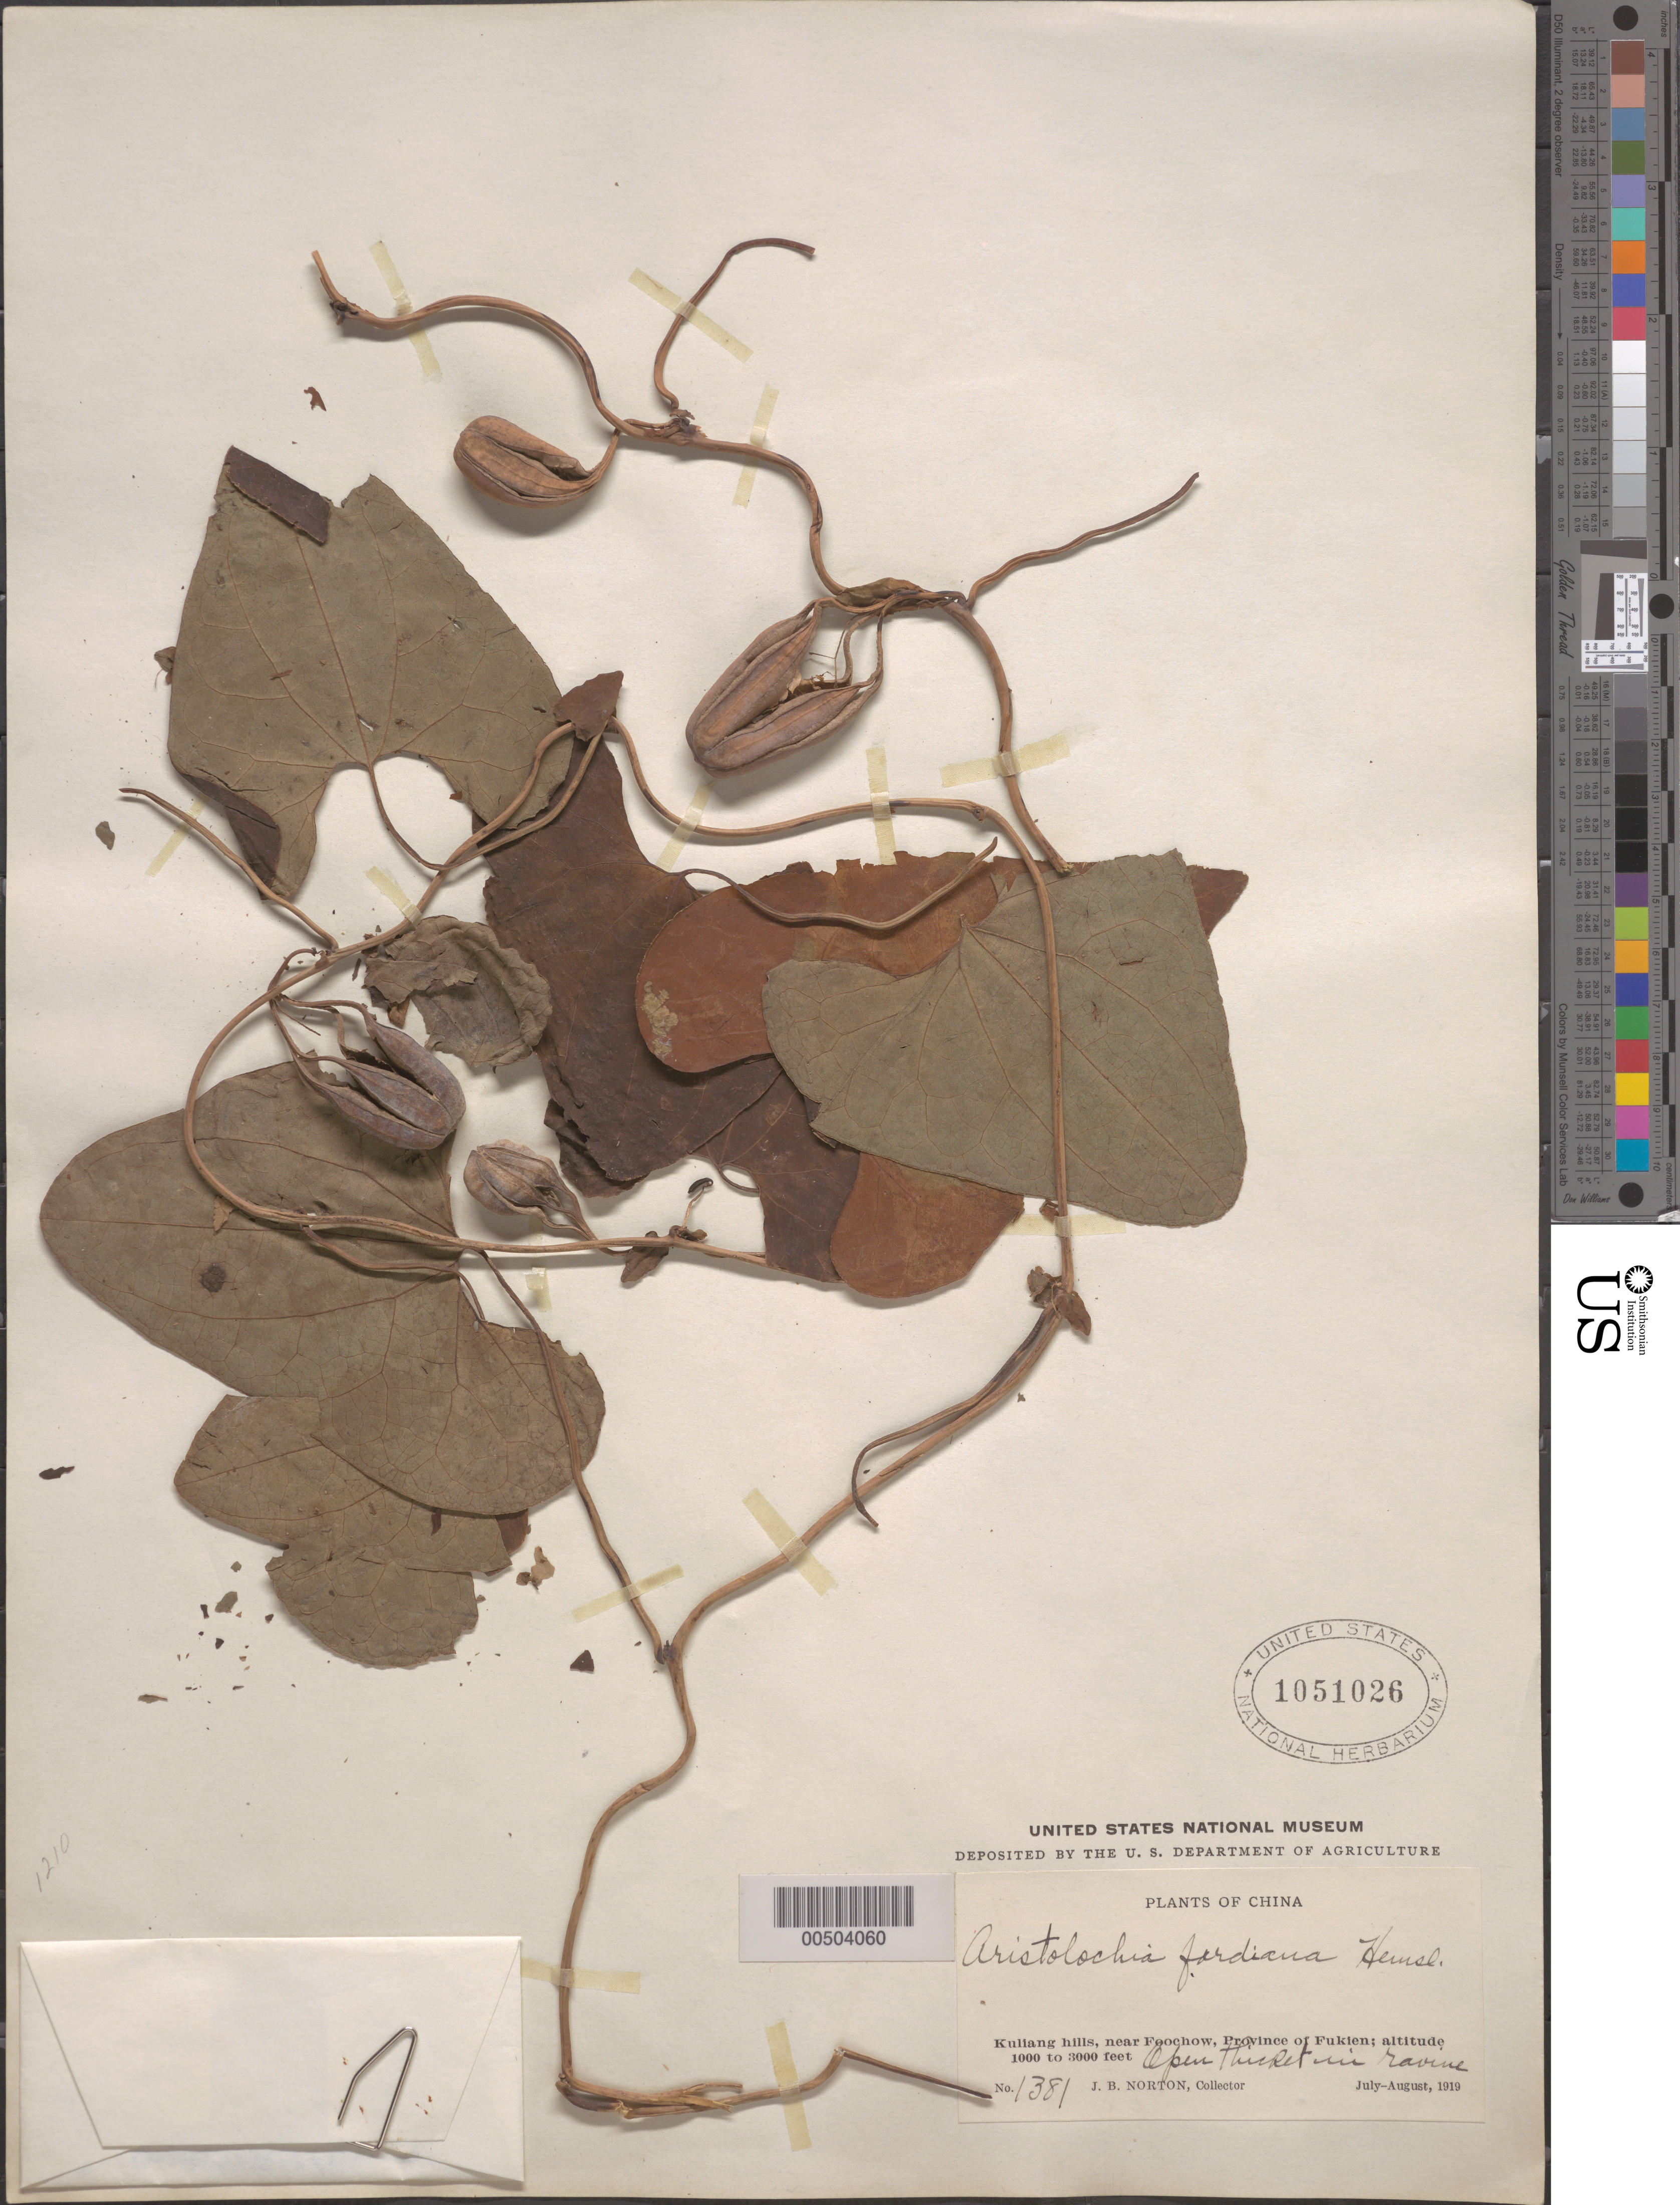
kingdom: Plantae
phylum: Tracheophyta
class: Magnoliopsida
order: Piperales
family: Aristolochiaceae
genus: Aristolochia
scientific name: Aristolochia fordiana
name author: Hemsl.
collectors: J. Norton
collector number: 1381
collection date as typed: Jul 1919 to -- Aug 1919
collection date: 1919-07/1919-08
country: China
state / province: Fujian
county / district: Foochow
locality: Kuliang Hills [Foochow Dist. = Fuzhou Shi]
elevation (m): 305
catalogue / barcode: US 1051026